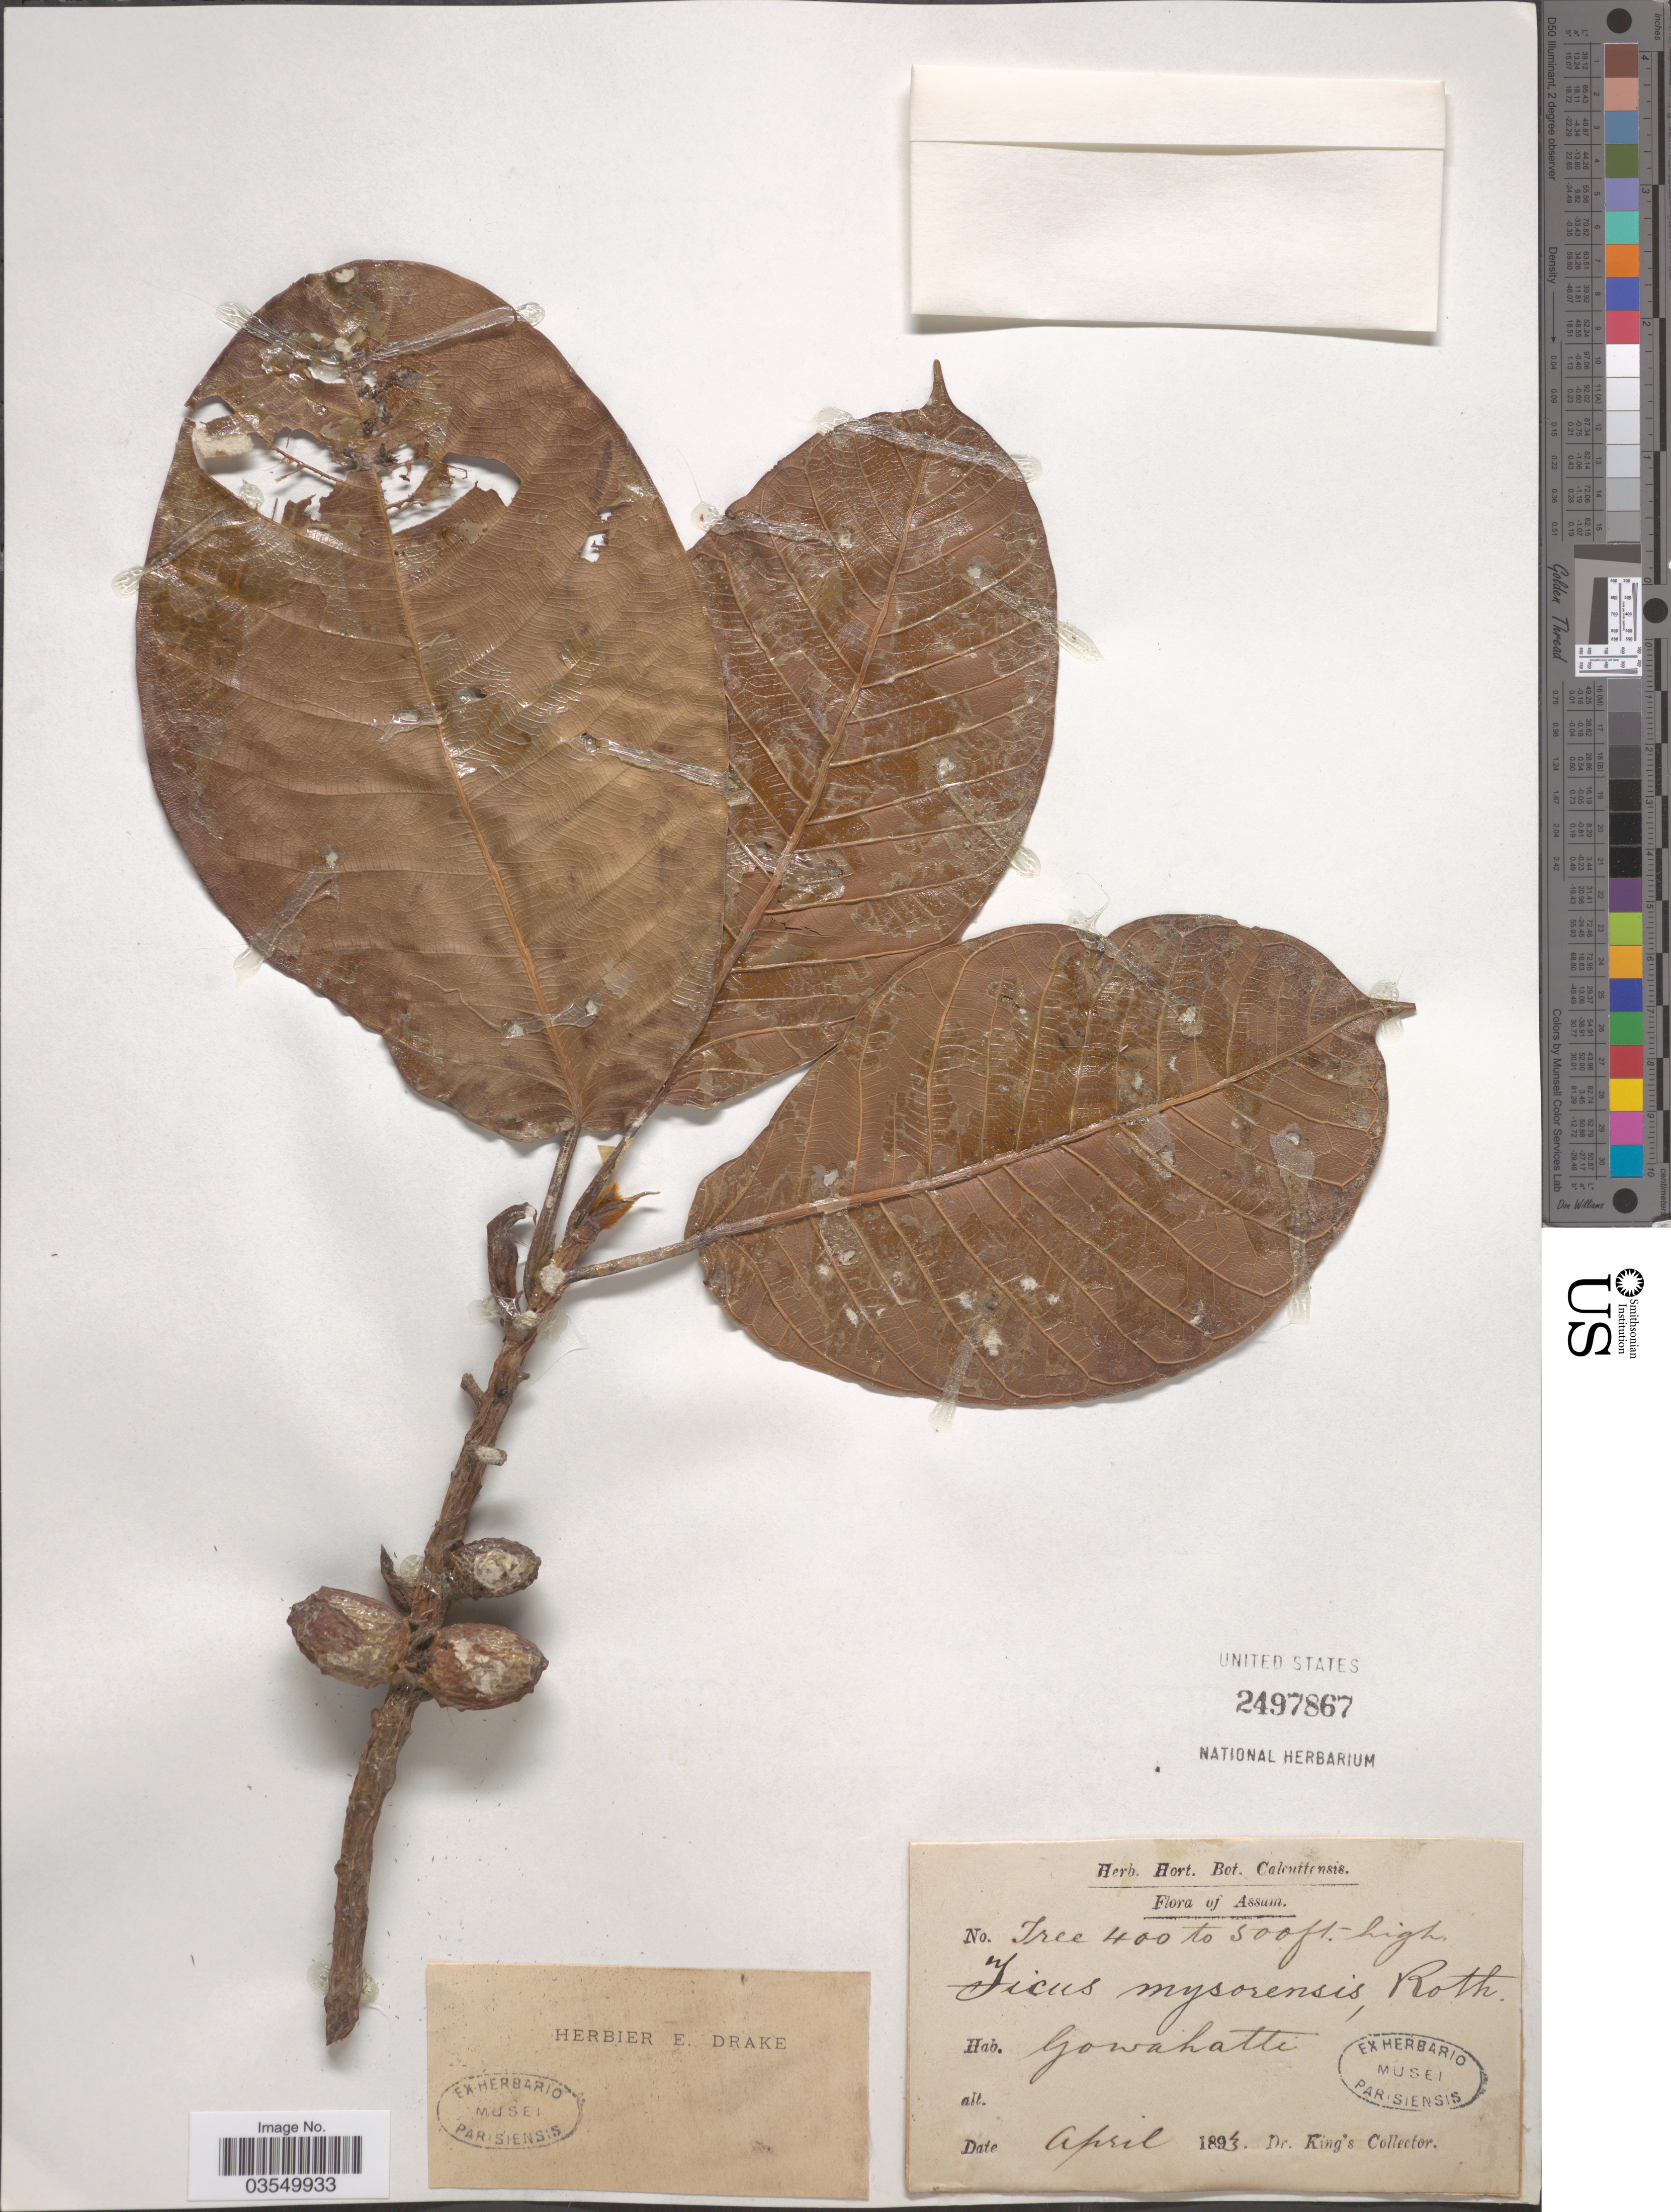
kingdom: Plantae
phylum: Tracheophyta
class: Magnoliopsida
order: Rosales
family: Moraceae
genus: Ficus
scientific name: Ficus drupacea var. pubescens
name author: (Roth) Corner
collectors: Dr. King's collector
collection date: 1893-04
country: India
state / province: Assam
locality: Gowahatti.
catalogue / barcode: US 2497867